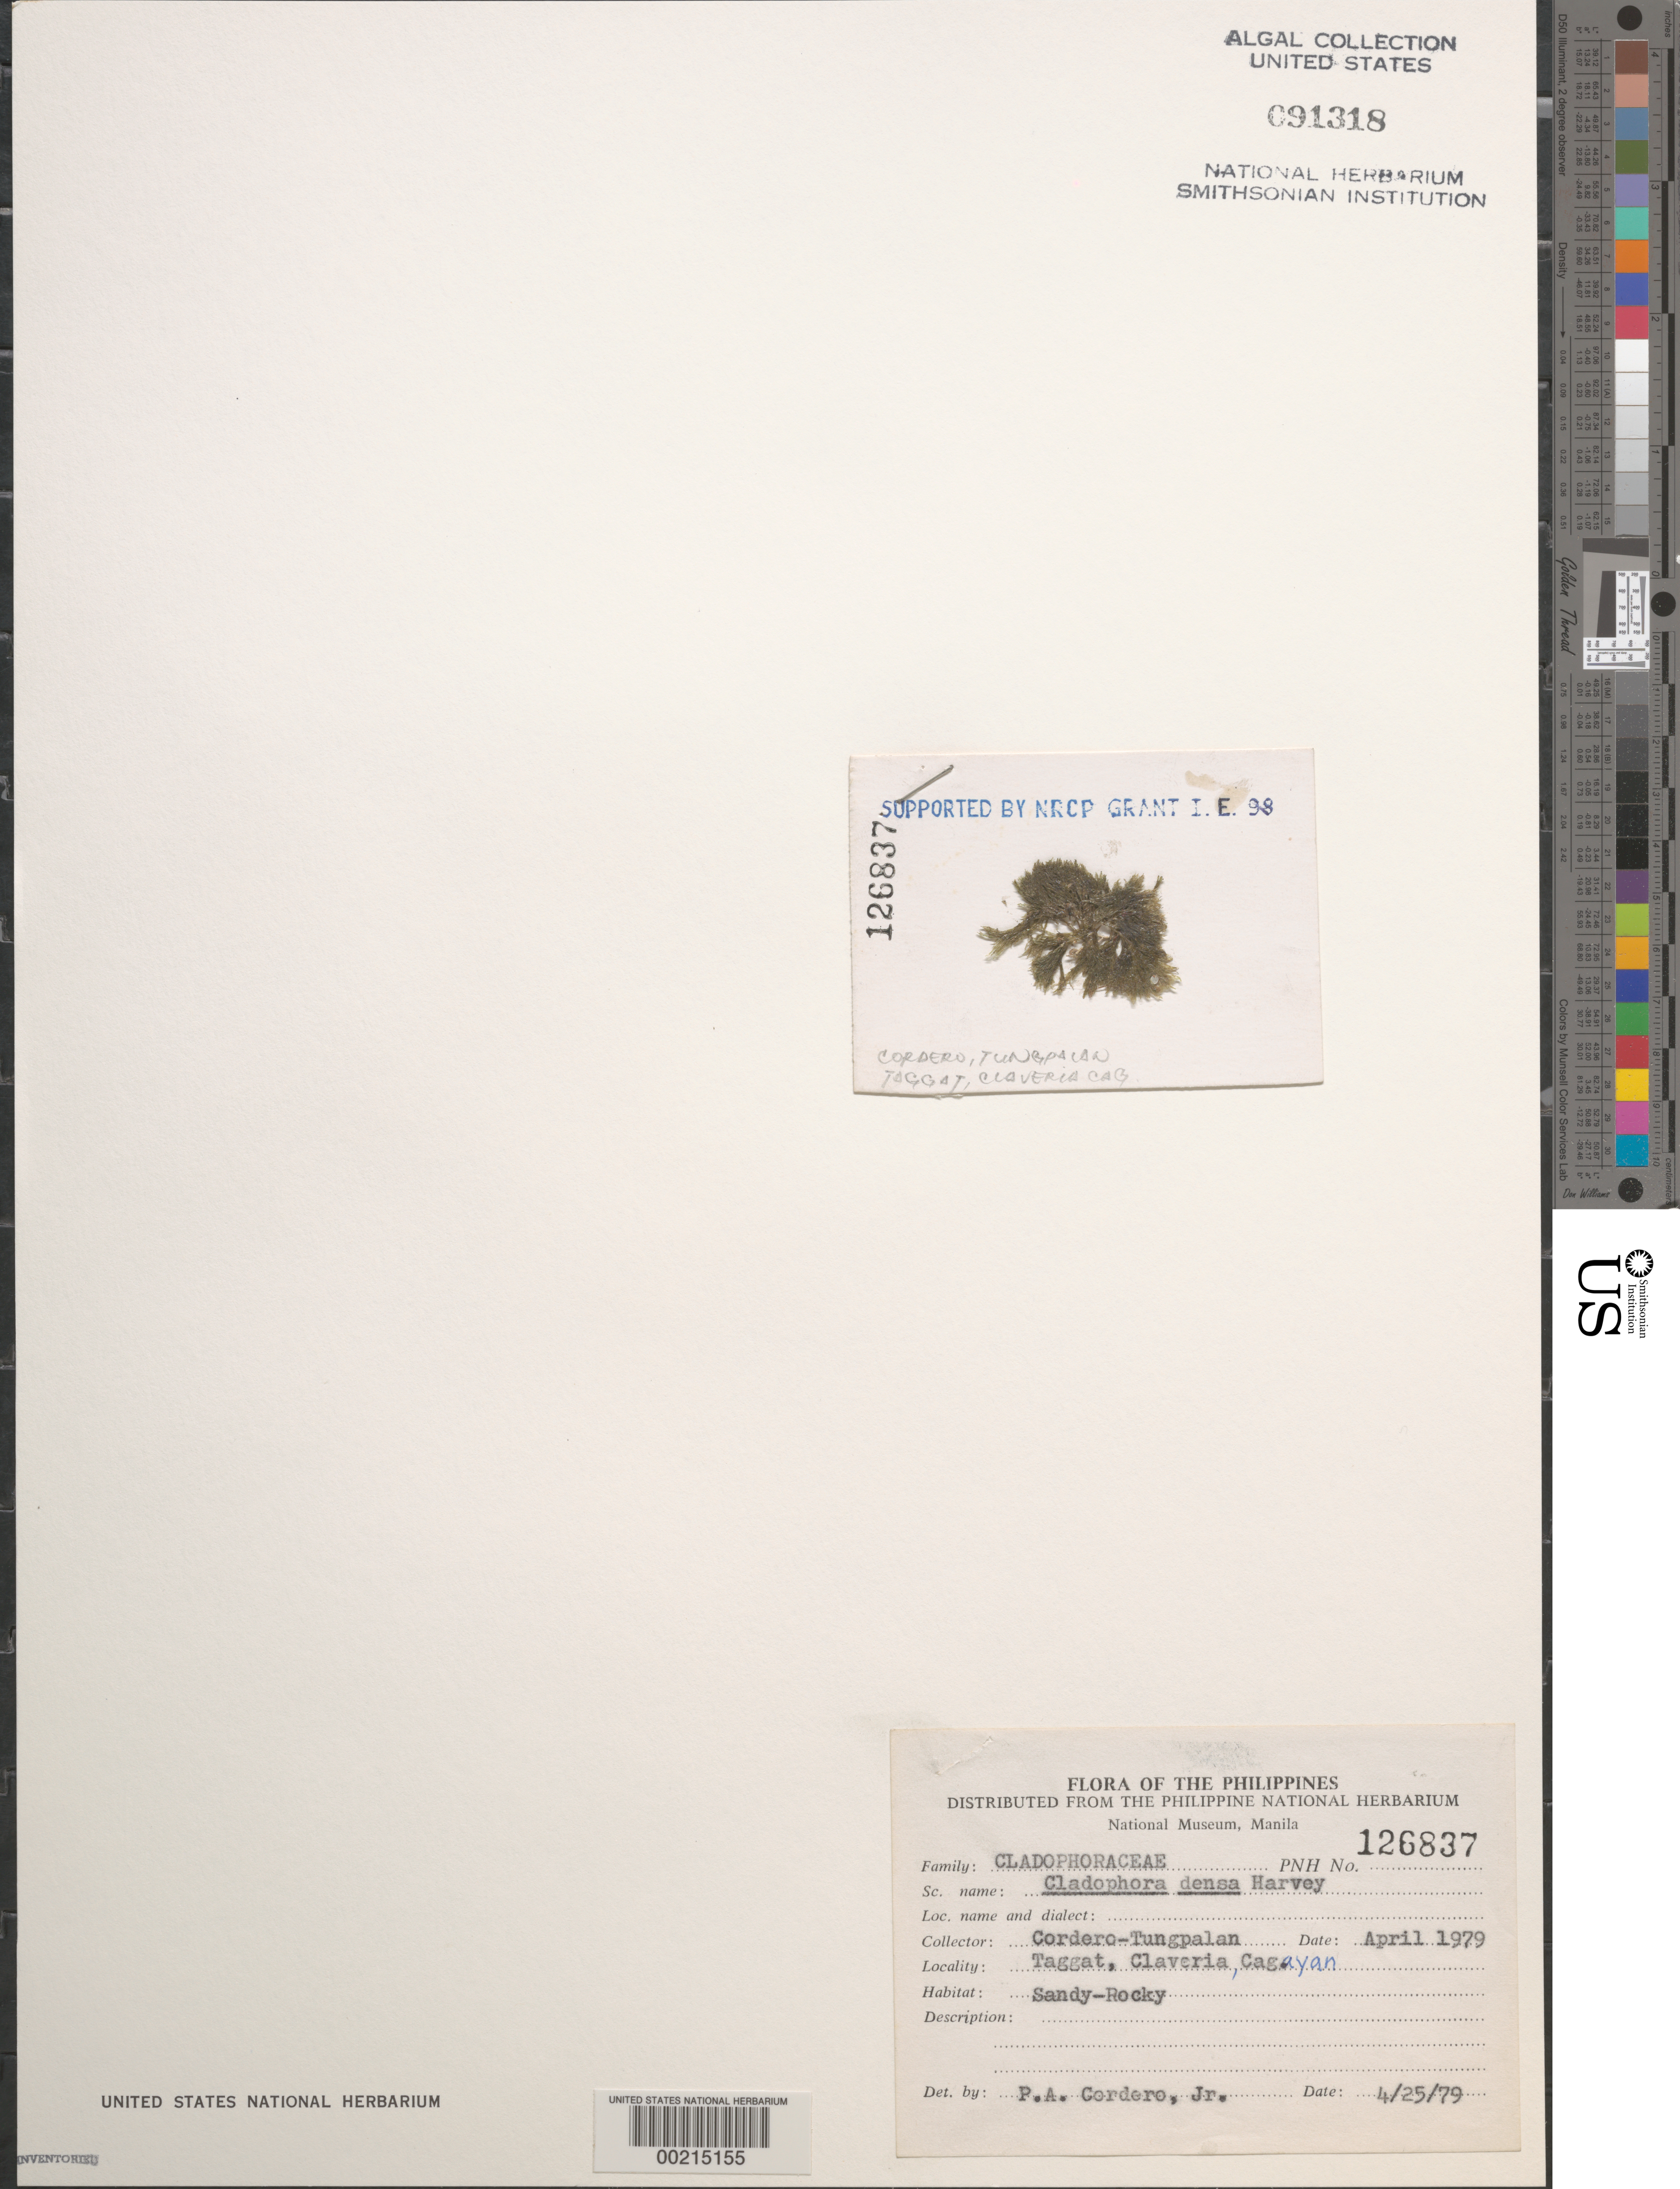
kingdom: Plantae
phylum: Chlorophyta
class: Ulvophyceae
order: Cladophorales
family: Cladophoraceae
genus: Lychaete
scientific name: Lychaete sakaii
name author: (I.A. Abbott) M.J. Wynne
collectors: P. A. Cordero & A. Tungpalan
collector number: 126837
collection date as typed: Apr 1979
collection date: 1979-04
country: Philippines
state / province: Cagayan Valley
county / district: Cagayan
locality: Taggat, claveria, cagayan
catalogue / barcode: US 91318